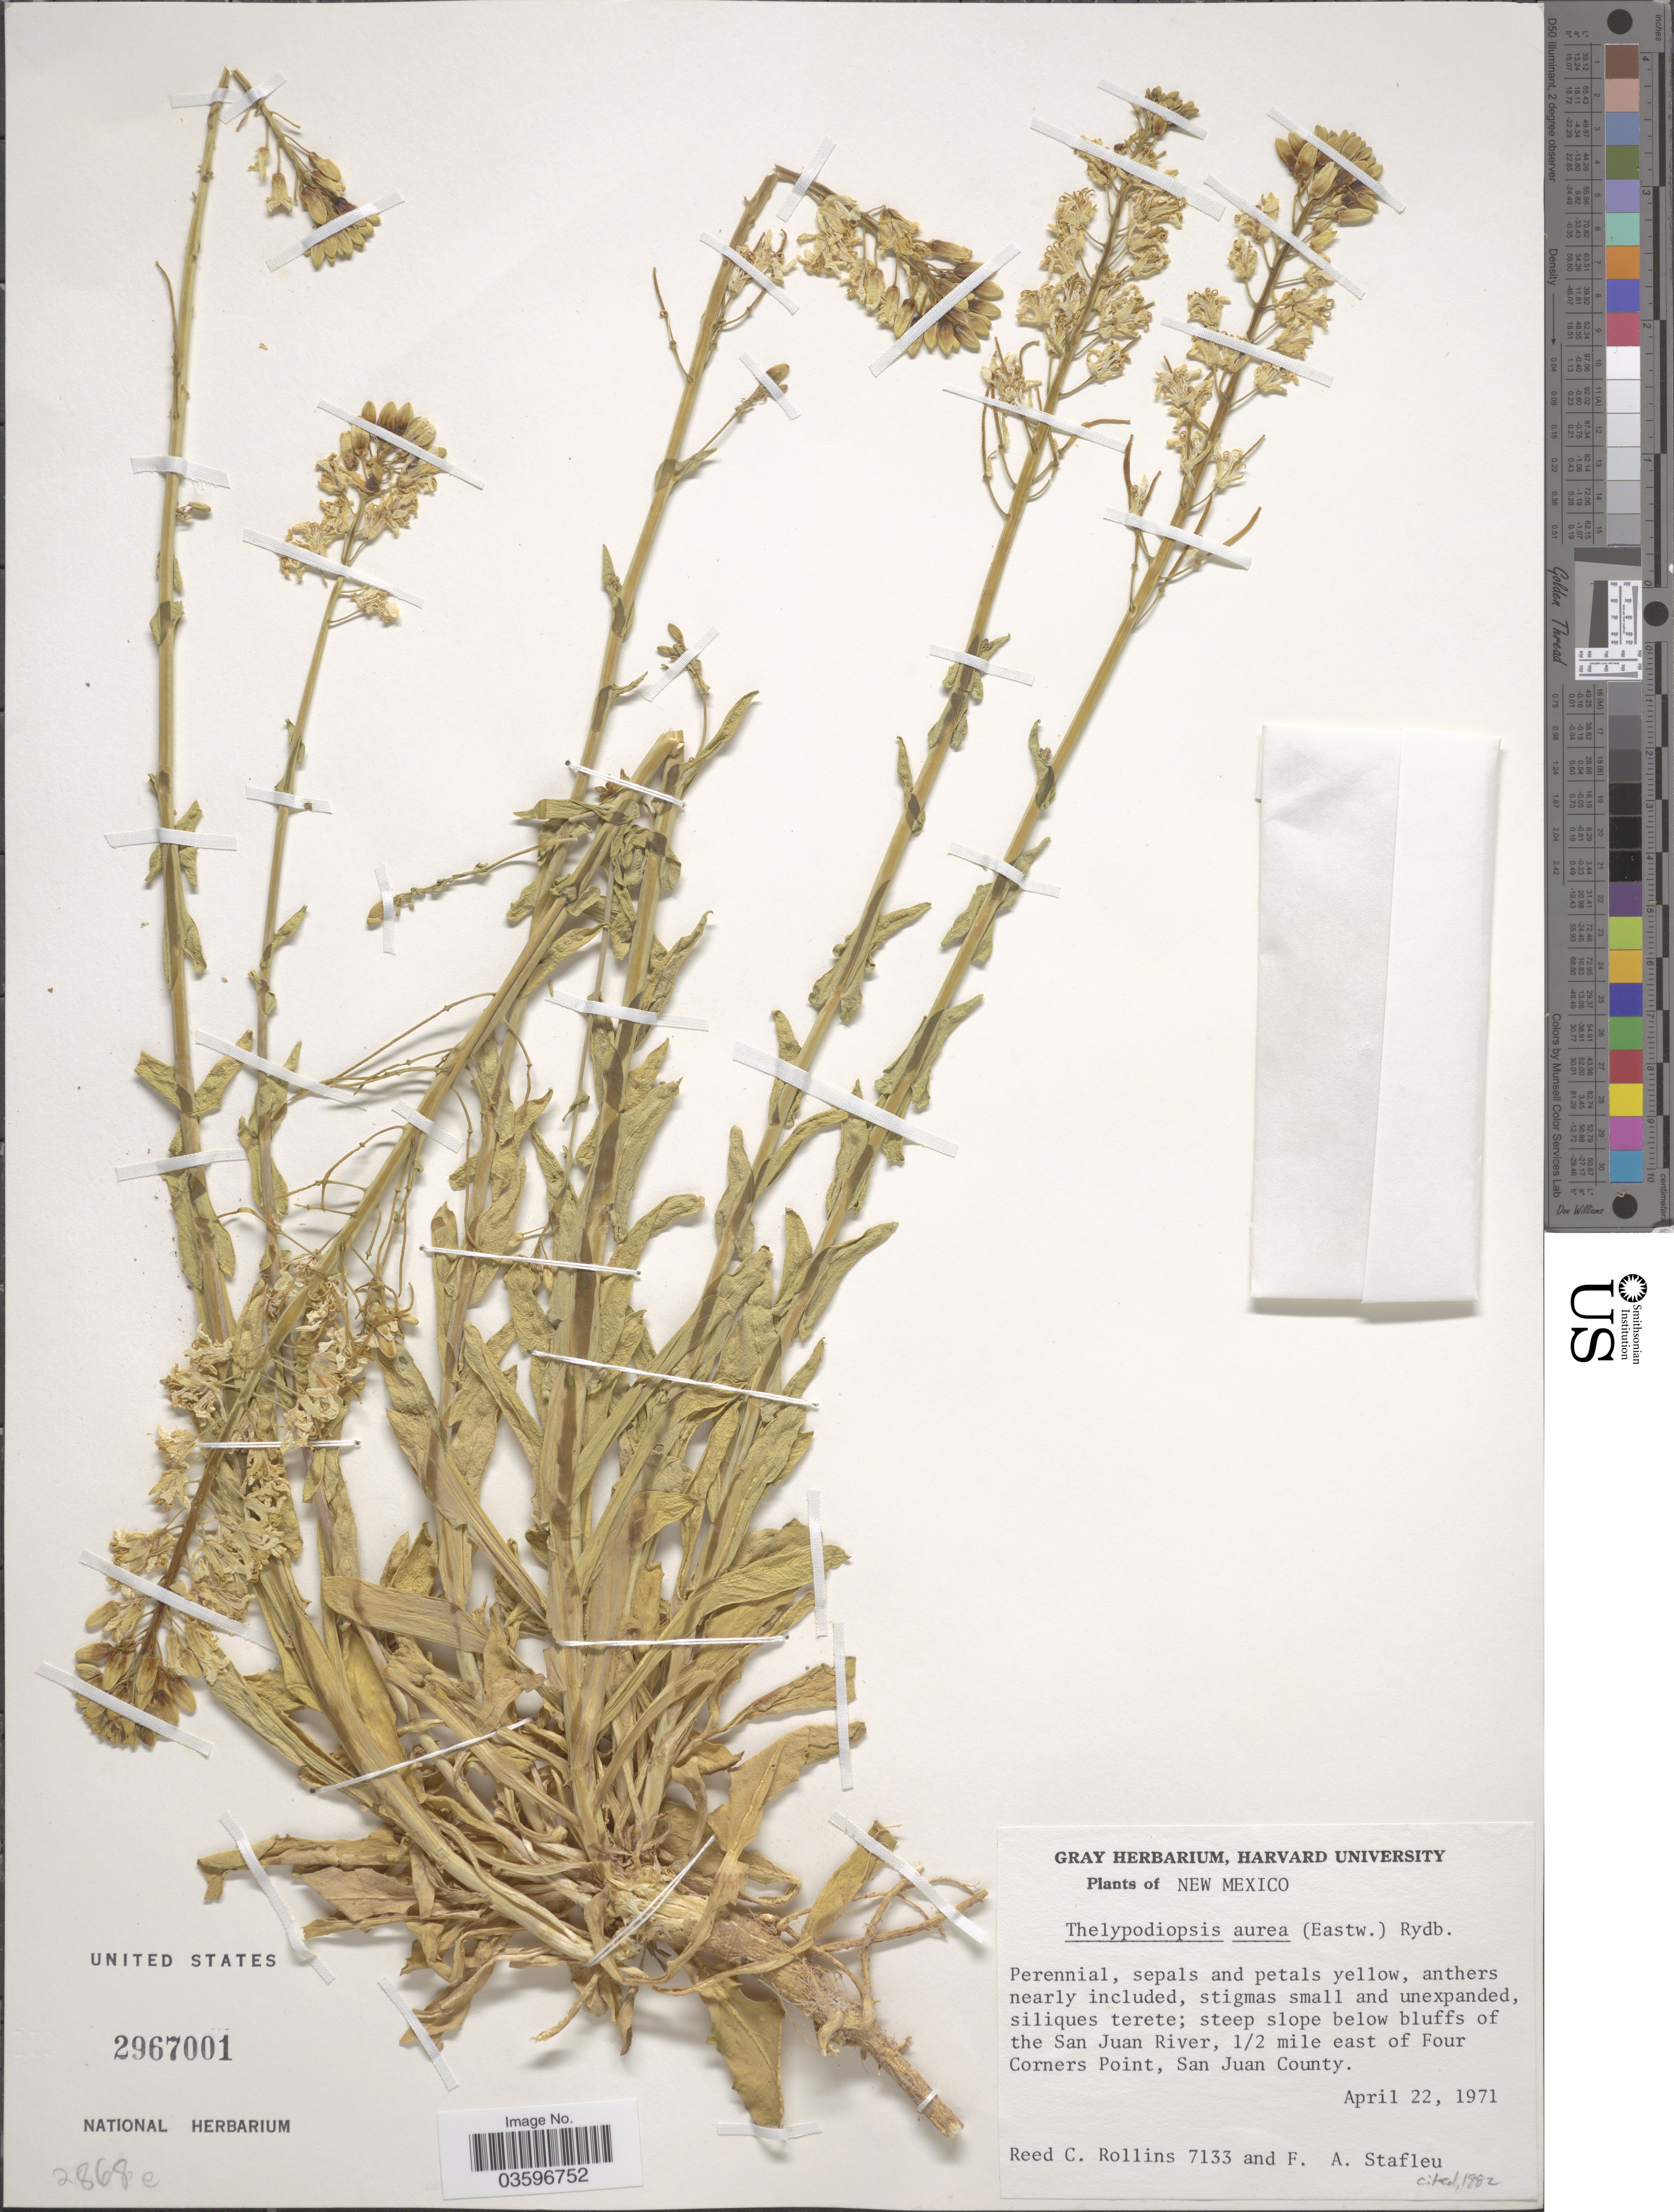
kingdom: Plantae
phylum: Tracheophyta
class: Magnoliopsida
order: Brassicales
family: Brassicaceae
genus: Thelypodiopsis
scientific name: Thelypodiopsis aurea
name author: (Eastw.) Rydb.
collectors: R. C. Rollins & F. A. Stafleu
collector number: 7133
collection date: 1971-04-22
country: United States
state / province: New Mexico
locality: Steep slope below bluffs of the San Juan River, ½ mile east of Four Corners Point, San Juan County.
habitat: steep slope below bluffs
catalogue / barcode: US 2967001